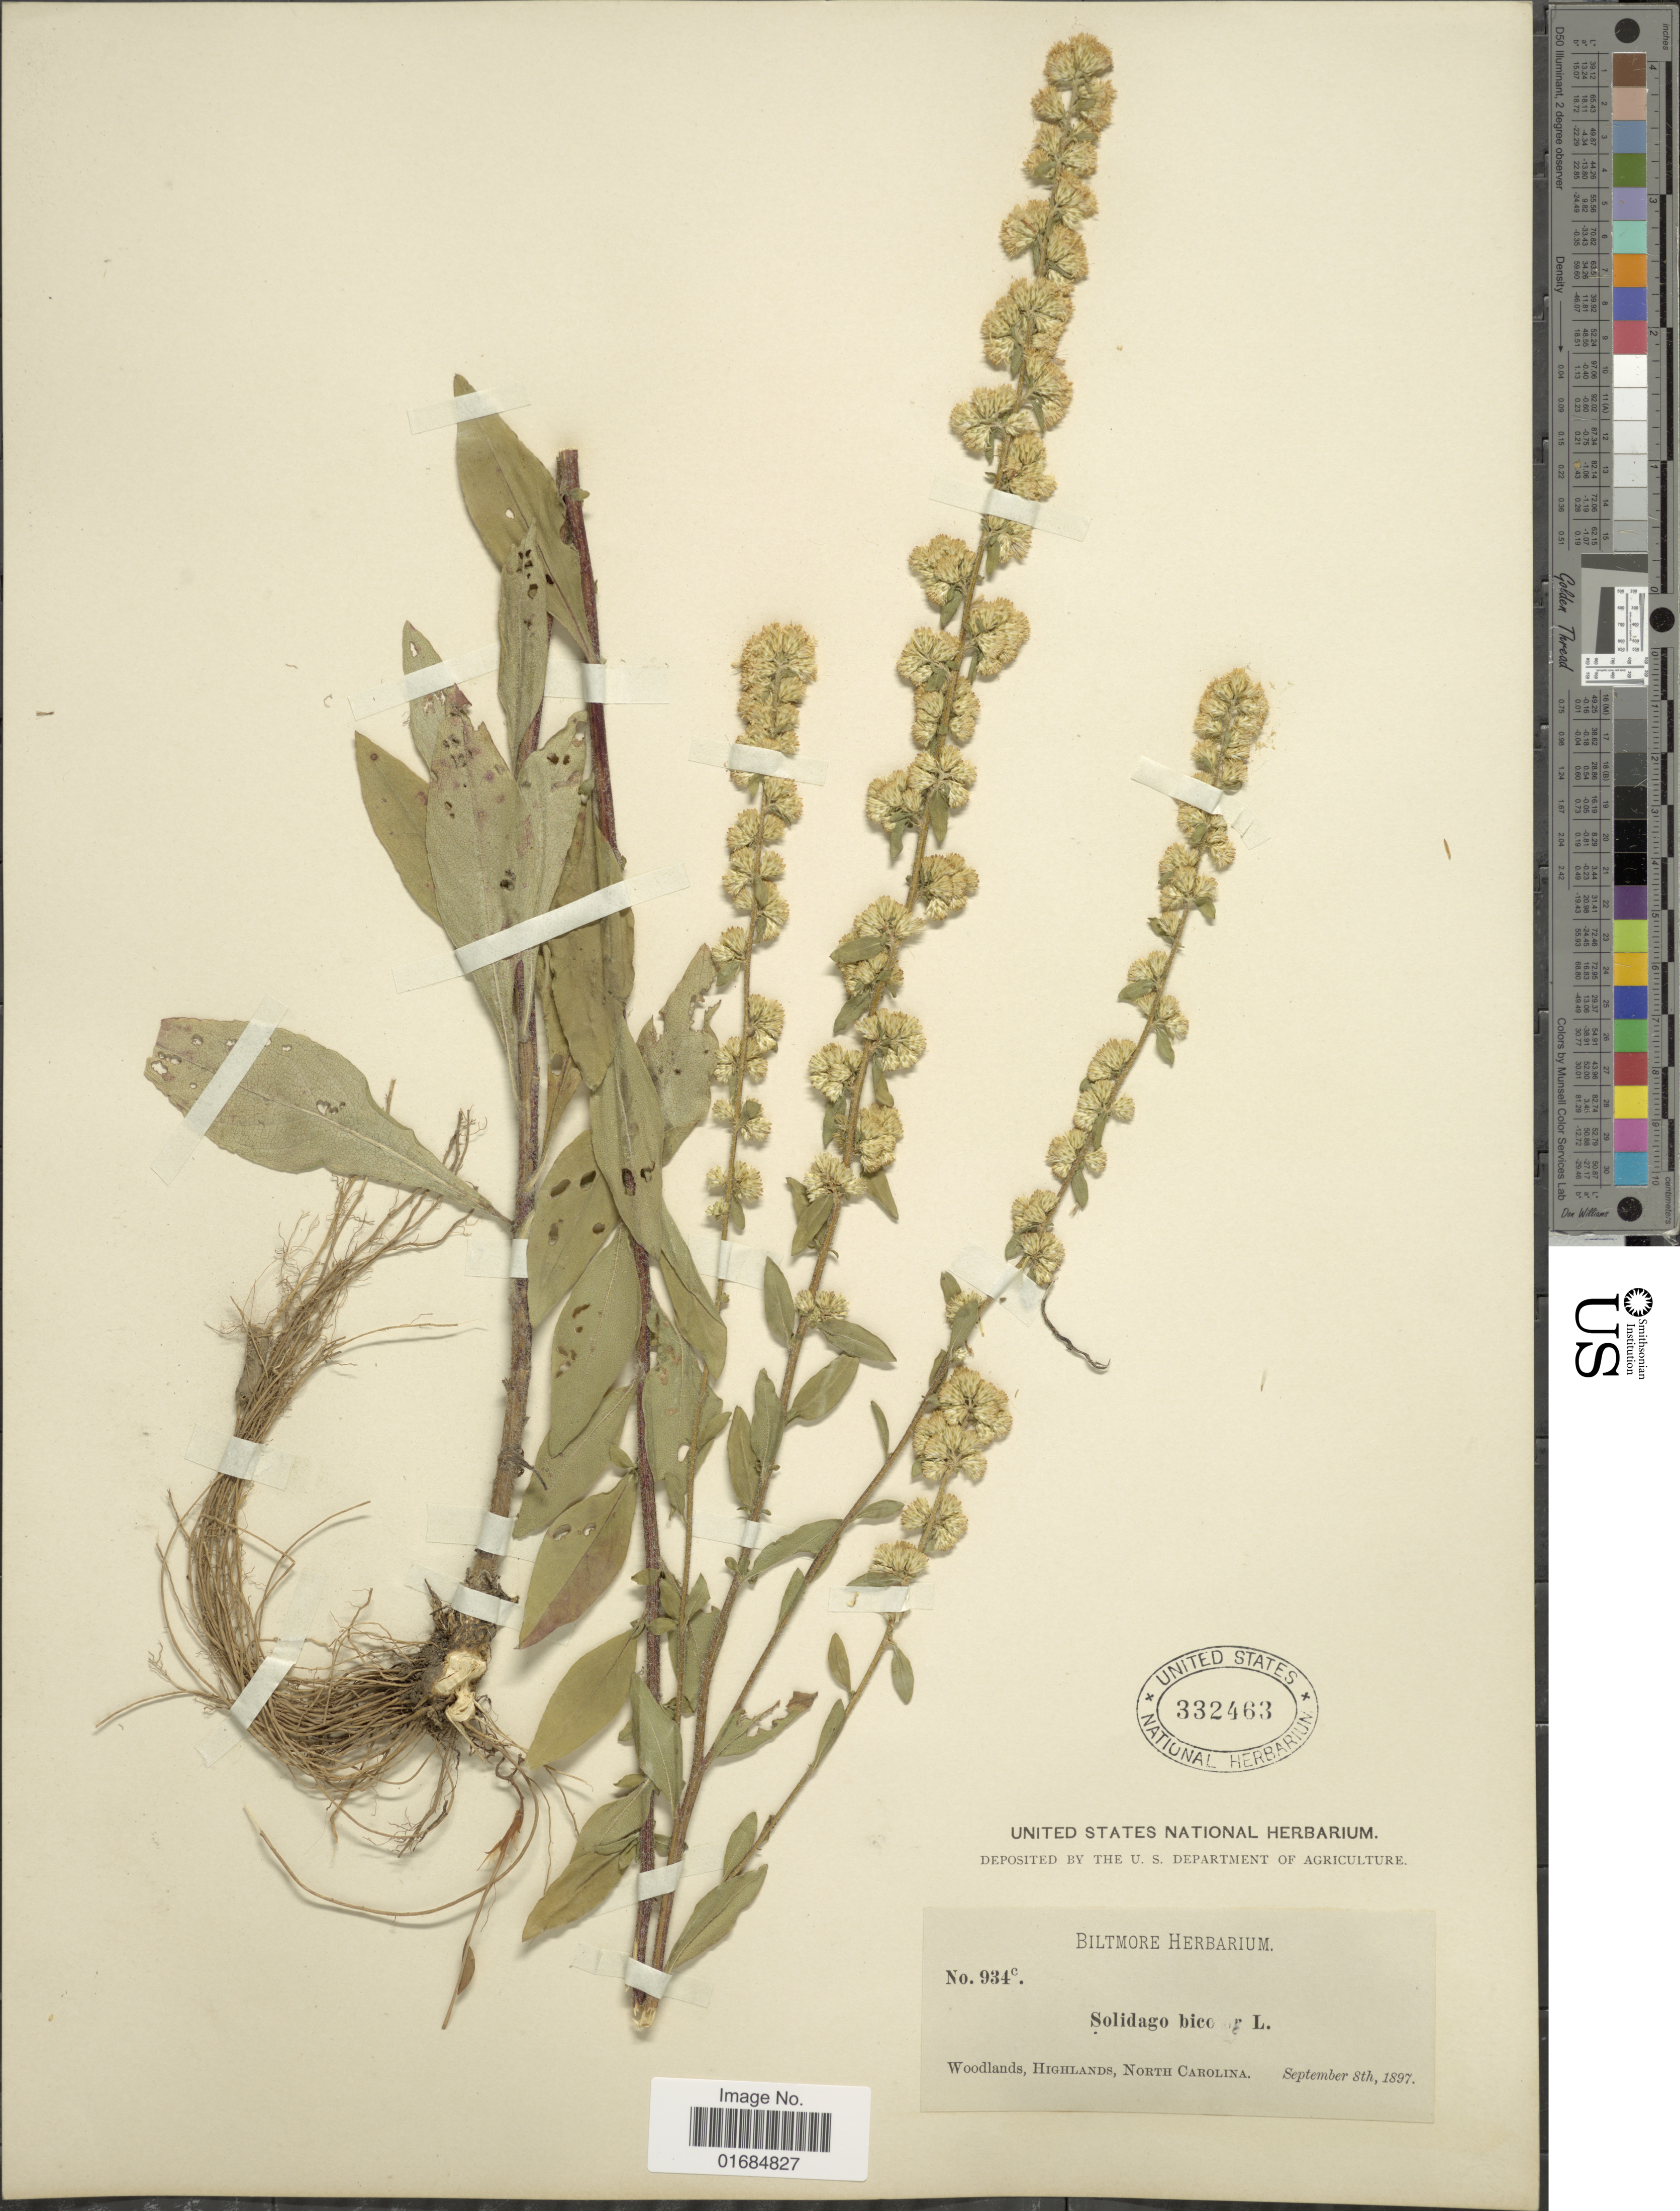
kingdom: Plantae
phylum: Tracheophyta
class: Magnoliopsida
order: Asterales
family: Asteraceae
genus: Solidago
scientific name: Solidago bicolor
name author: L.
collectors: ex herb. Biltmore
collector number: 934c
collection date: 1897-09-08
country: United States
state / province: North Carolina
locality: Woodlands, Highlands.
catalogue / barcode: US 332463